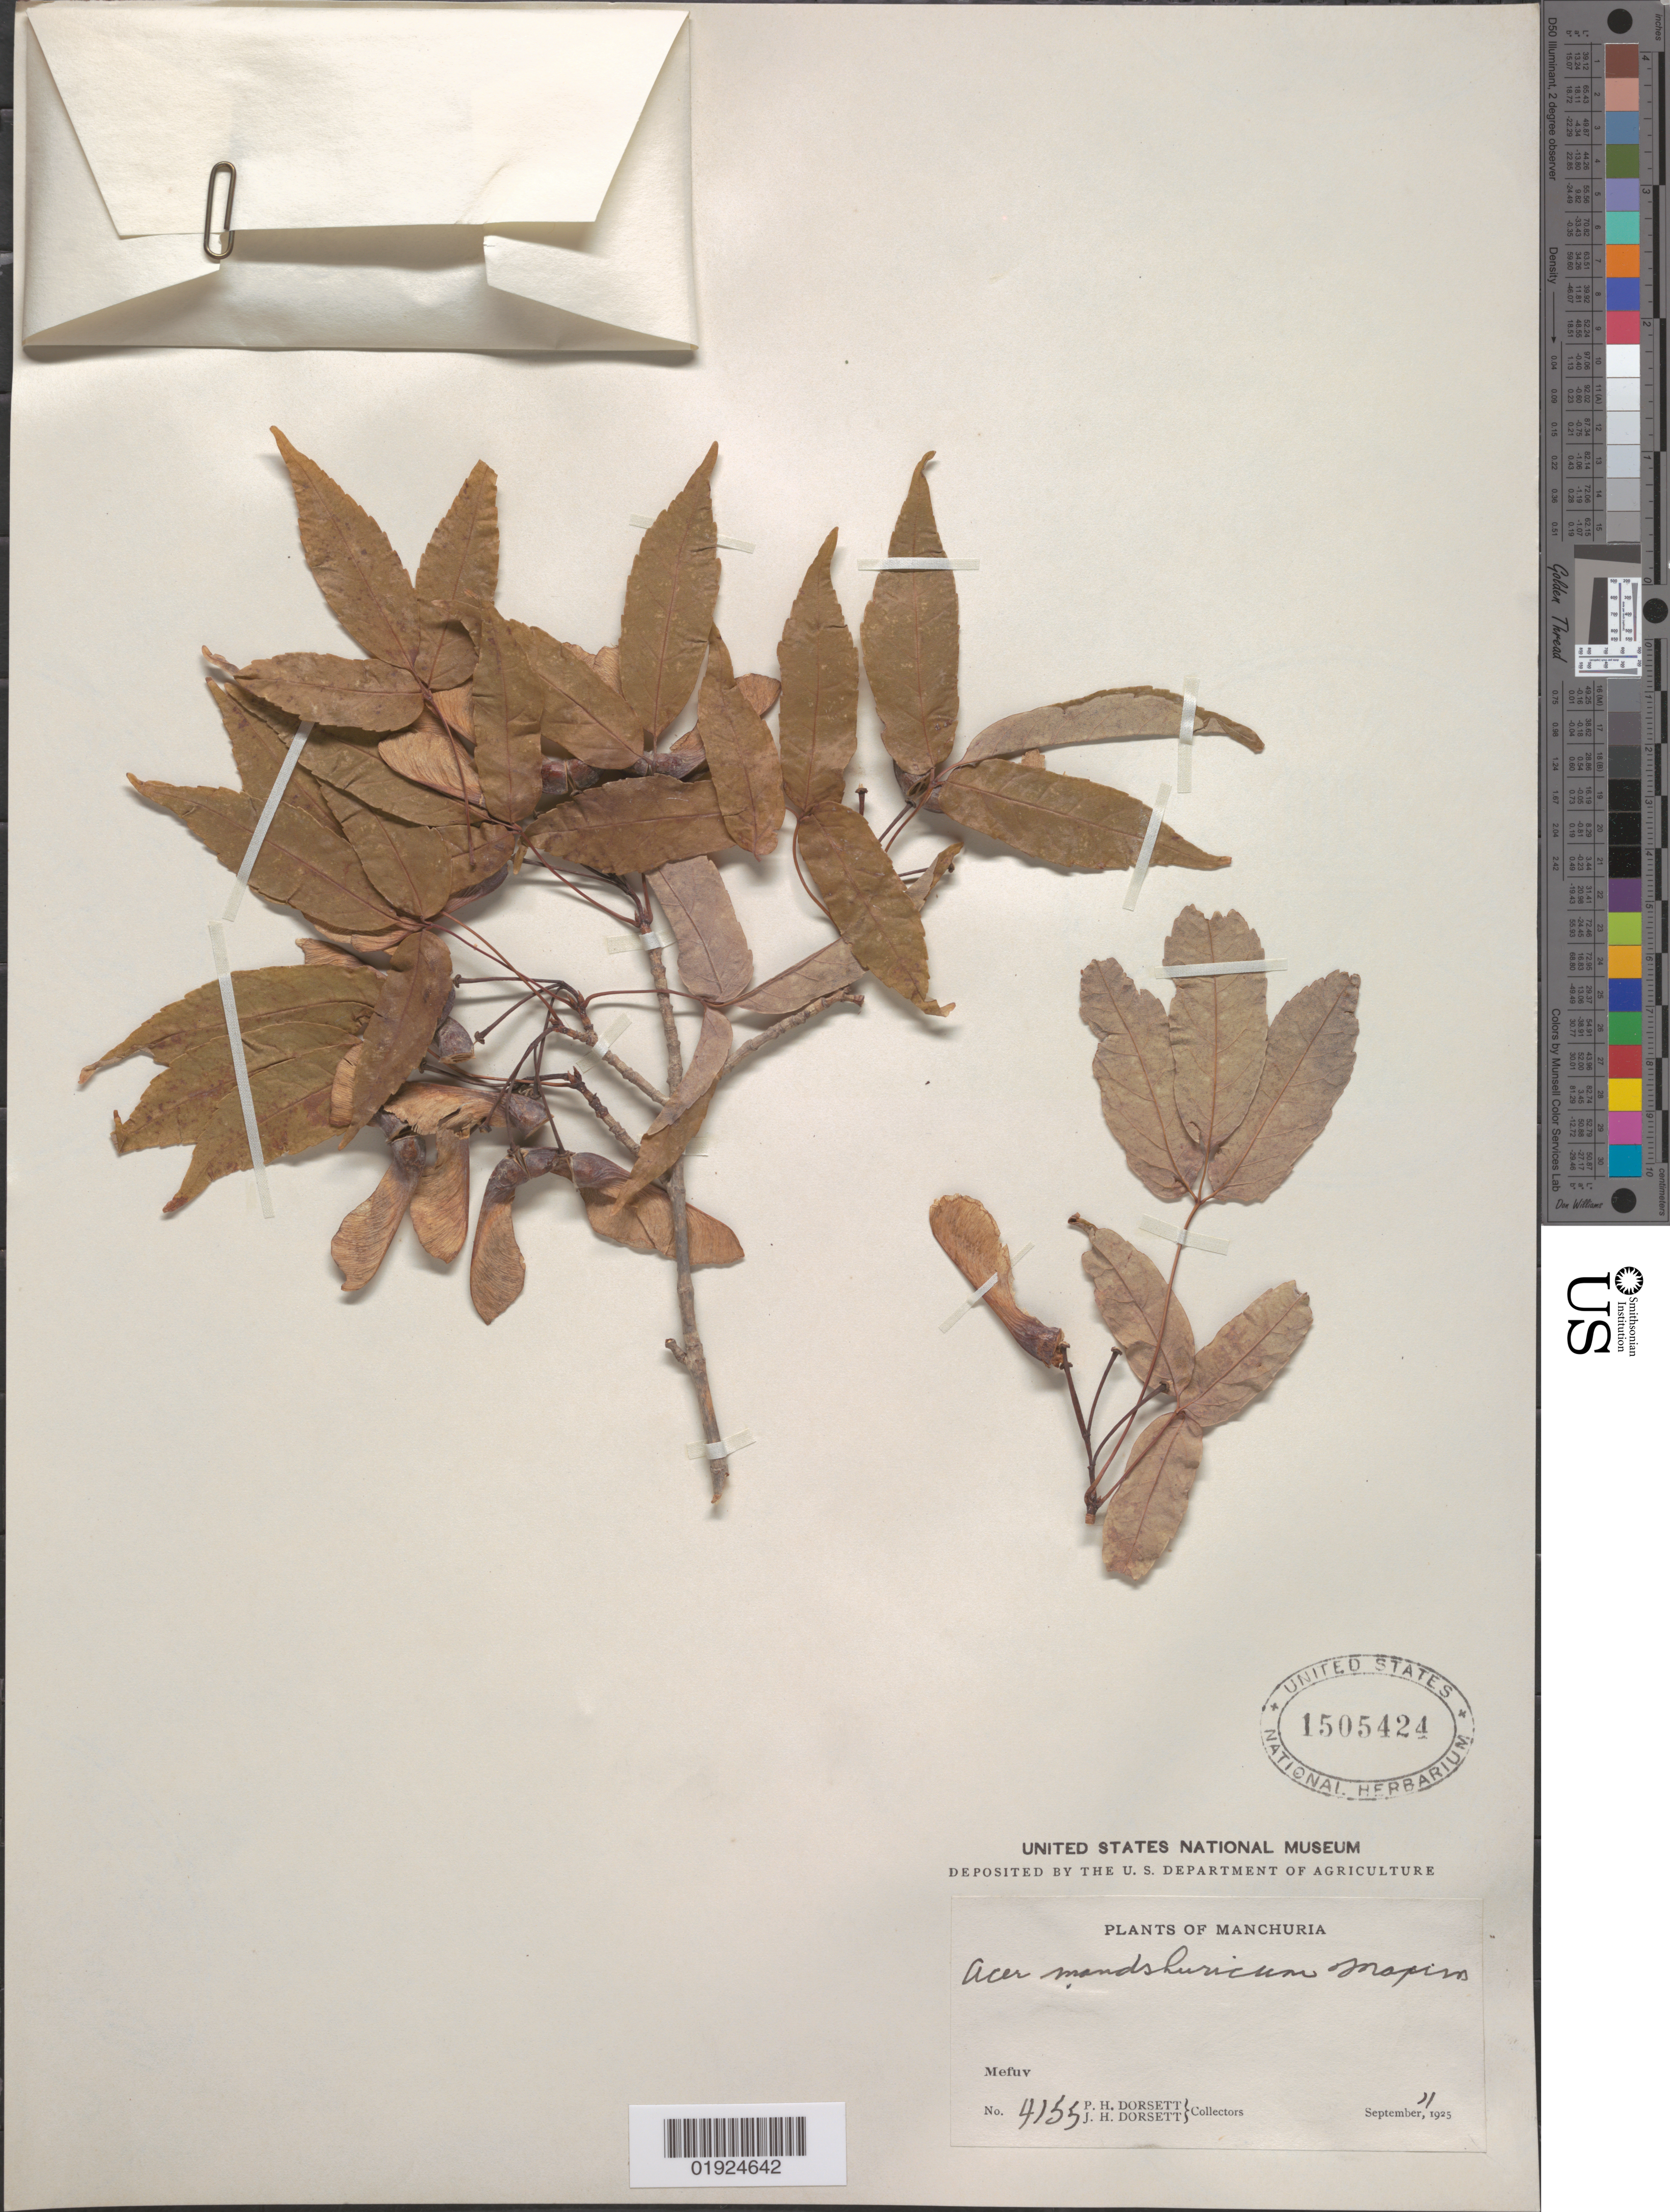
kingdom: Plantae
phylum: Tracheophyta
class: Magnoliopsida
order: Sapindales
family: Sapindaceae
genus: Acer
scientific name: Acer mandshuricum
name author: Maxim.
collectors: P. H. Dorsett & J. Dorsett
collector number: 4155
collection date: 1925-09-11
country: China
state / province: Manchuria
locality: Mefuv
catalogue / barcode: US 1505424